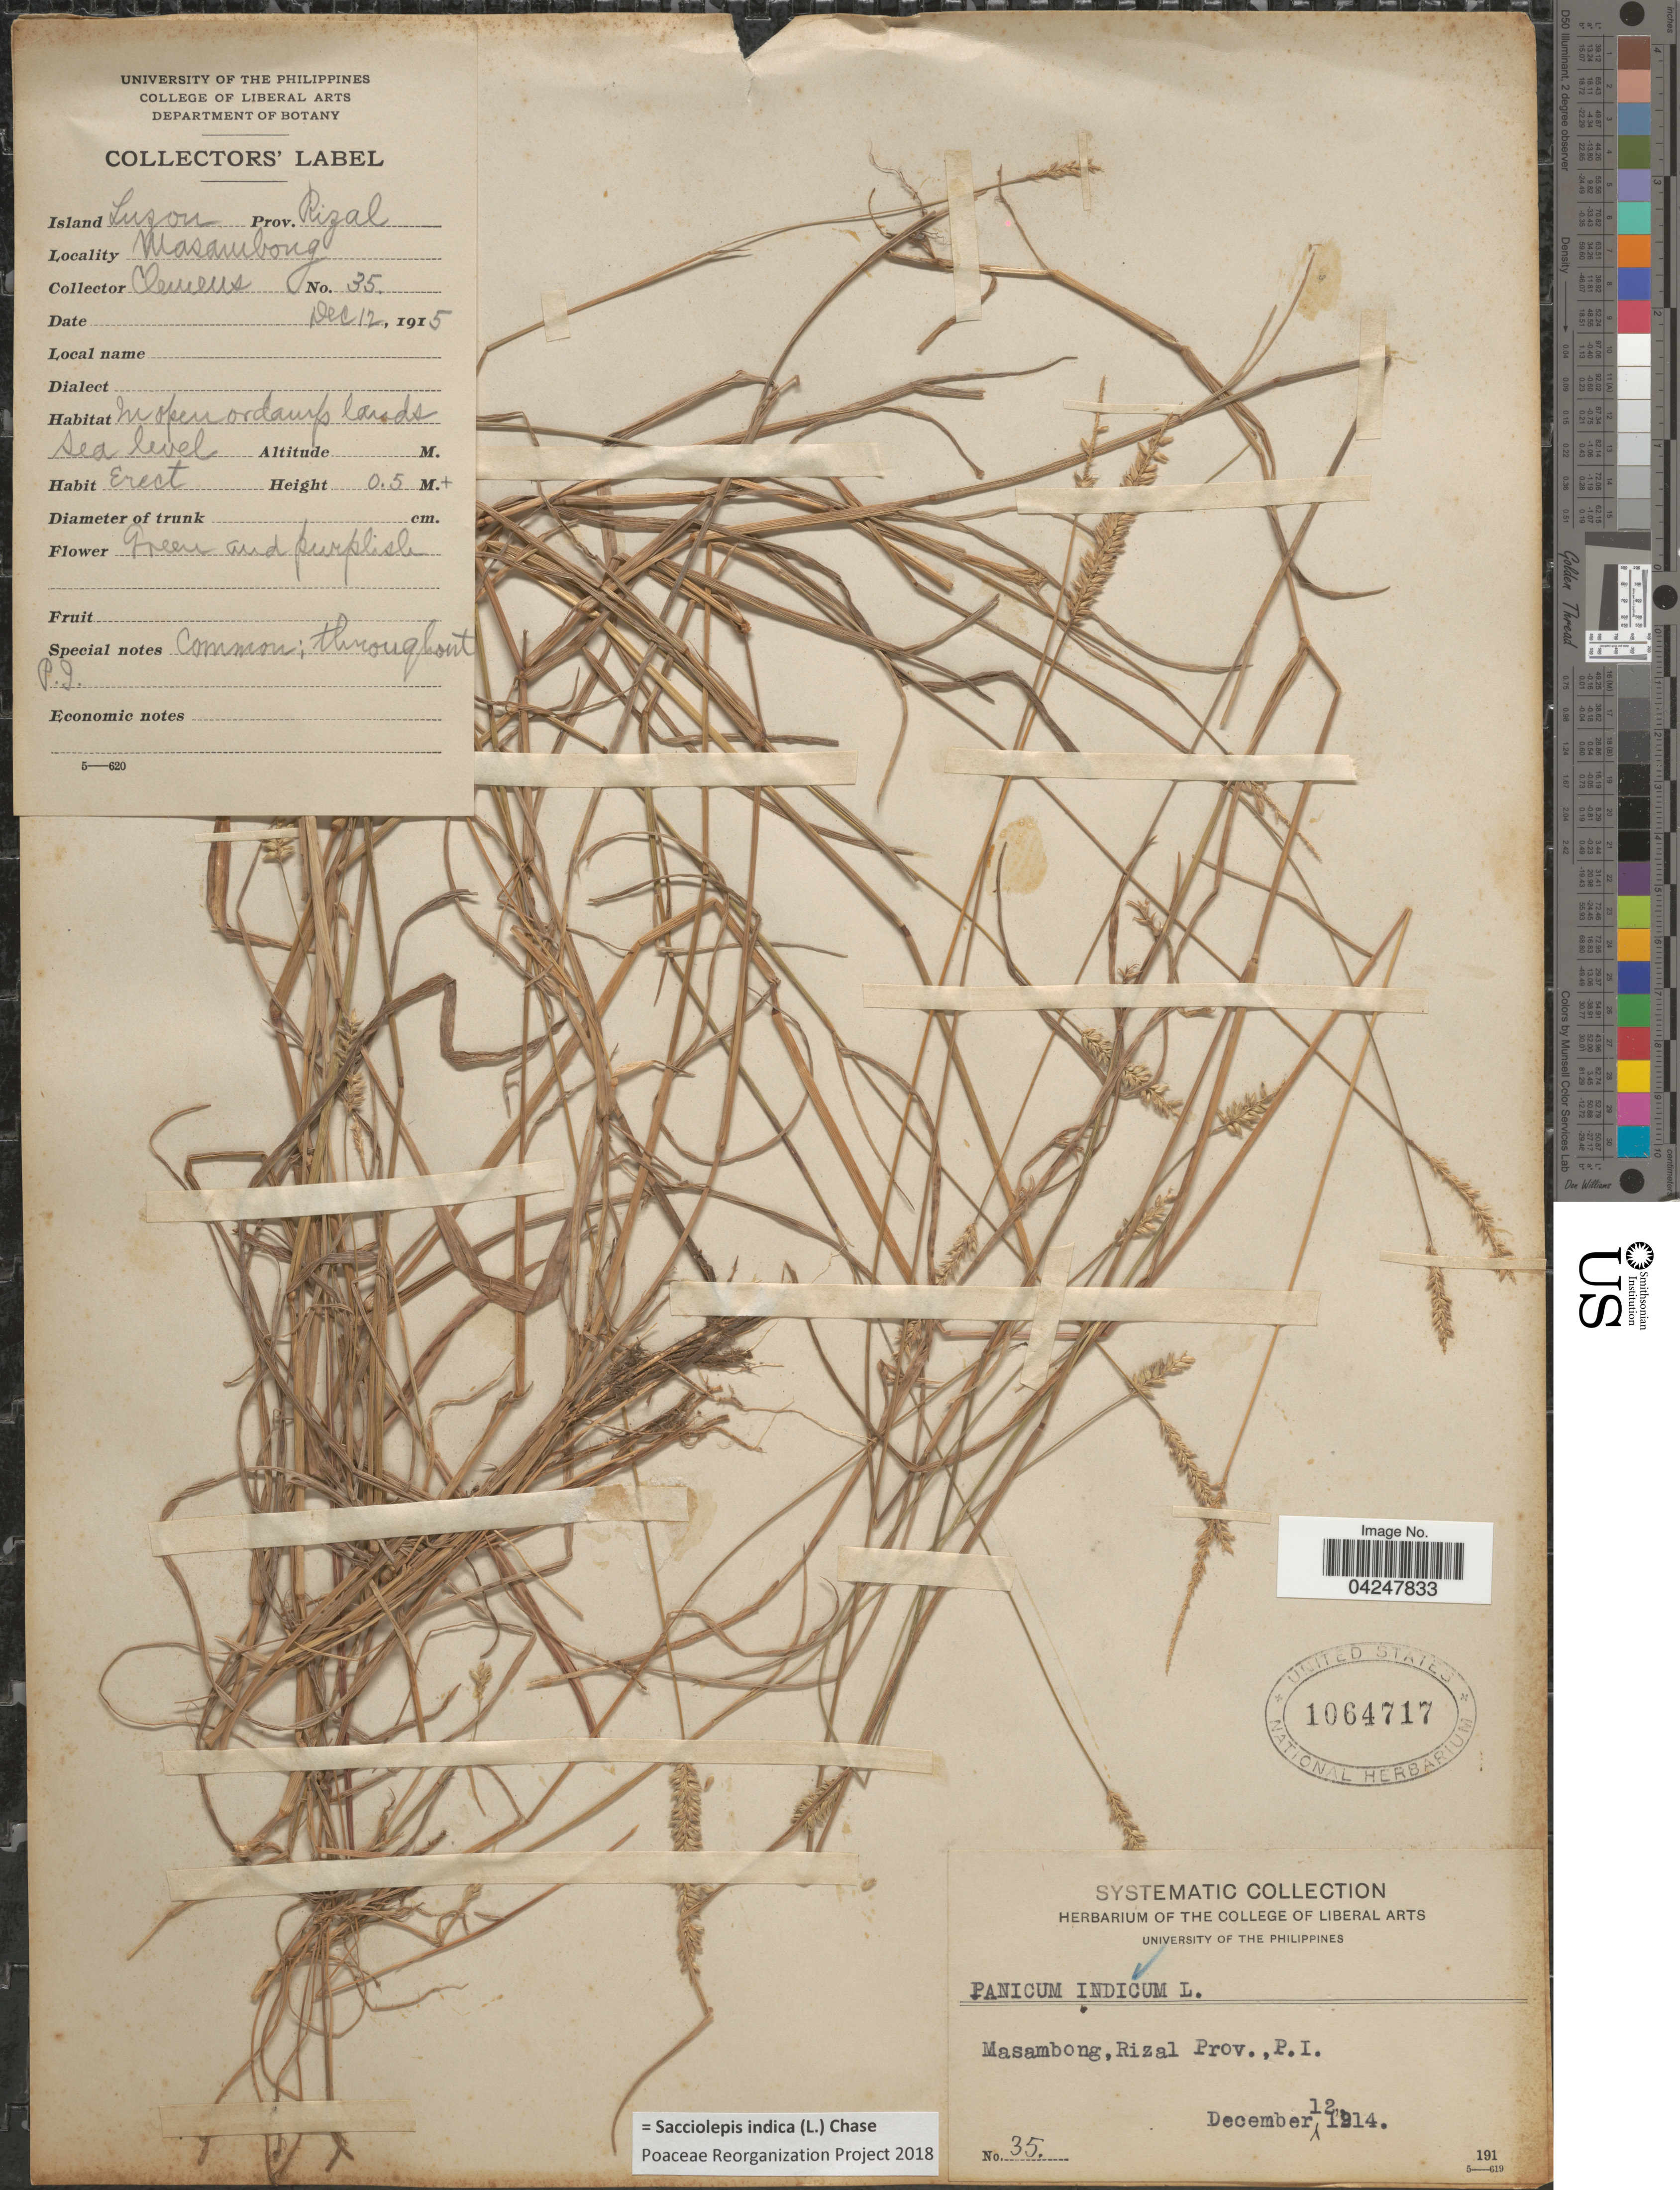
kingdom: Plantae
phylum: Tracheophyta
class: Liliopsida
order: Poales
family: Poaceae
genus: Sacciolepis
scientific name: Sacciolepis indica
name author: (L.) Chase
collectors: -. Clemens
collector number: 35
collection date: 1915-12-12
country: Philippines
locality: Island Luzon. Prov. Rizal. Masambong. P.I.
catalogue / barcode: US 1064717